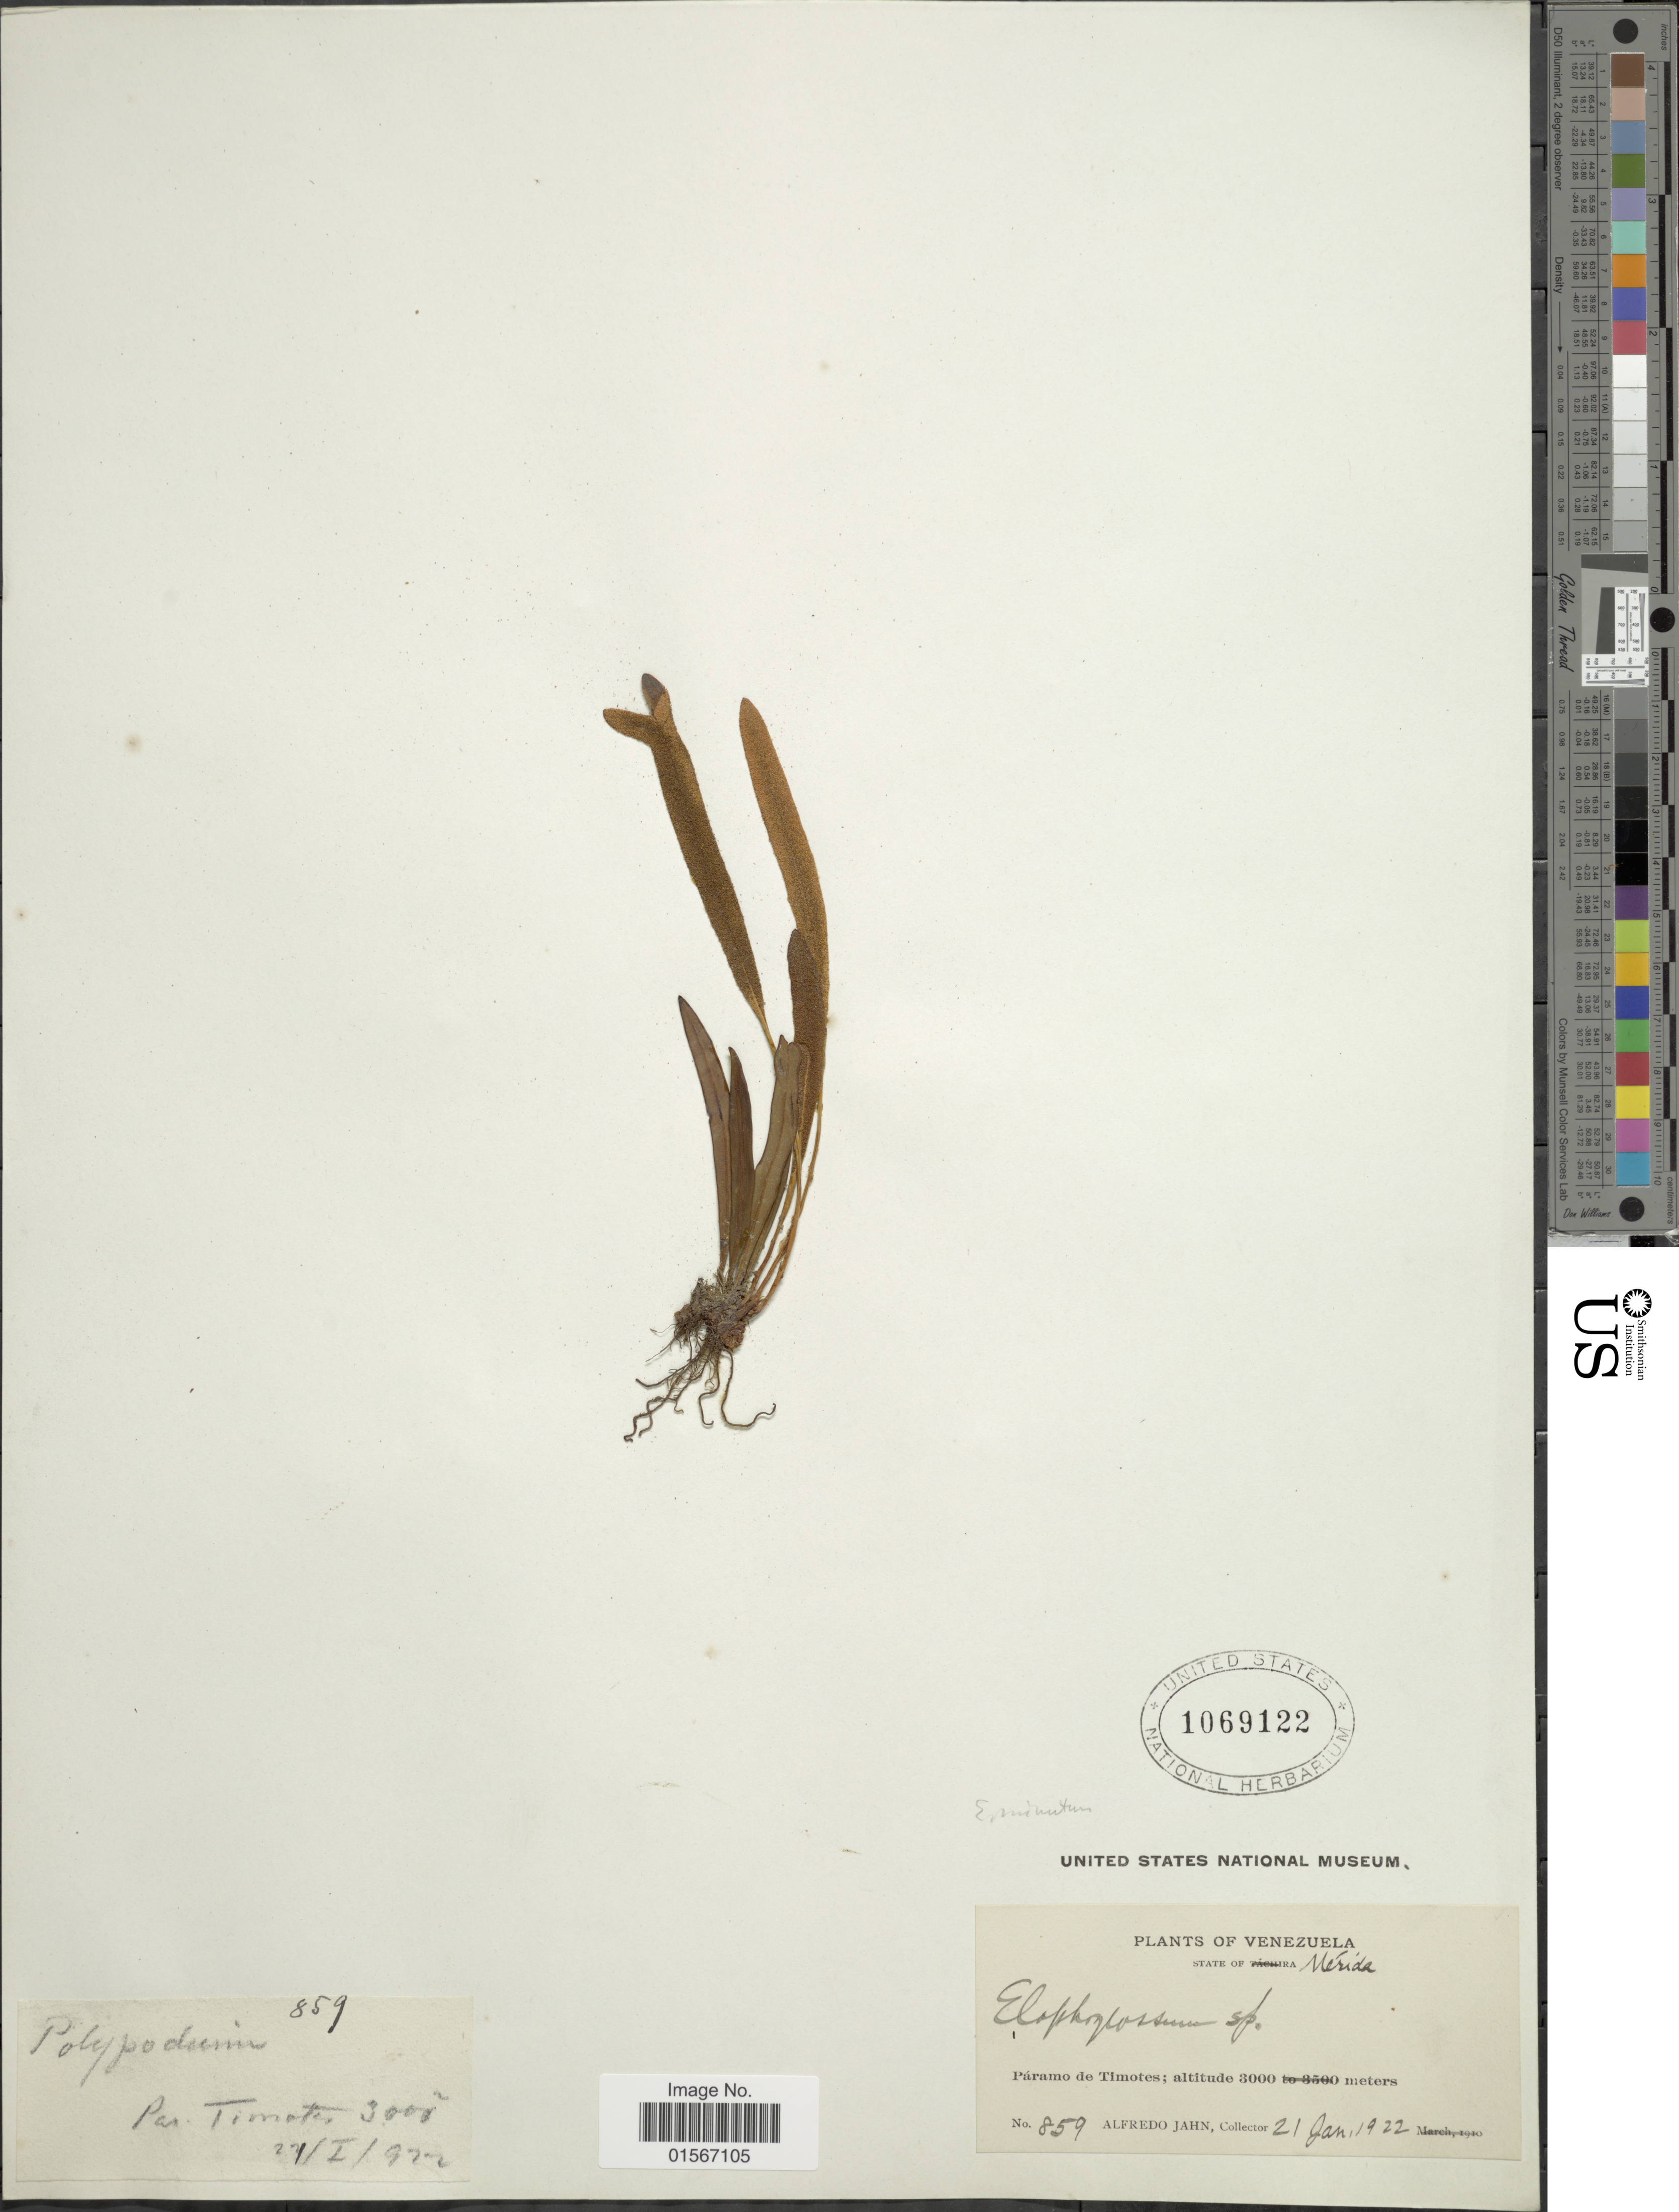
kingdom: Plantae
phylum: Tracheophyta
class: Polypodiopsida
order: Polypodiales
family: Dryopteridaceae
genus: Elaphoglossum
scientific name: Elaphoglossum minutum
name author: (Pohl ex Fée) T. Moore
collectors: A. Jahn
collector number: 859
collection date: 1922-01-21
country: Venezuela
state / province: Mérida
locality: Páramo de Timotes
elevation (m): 3000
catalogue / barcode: US 1069122